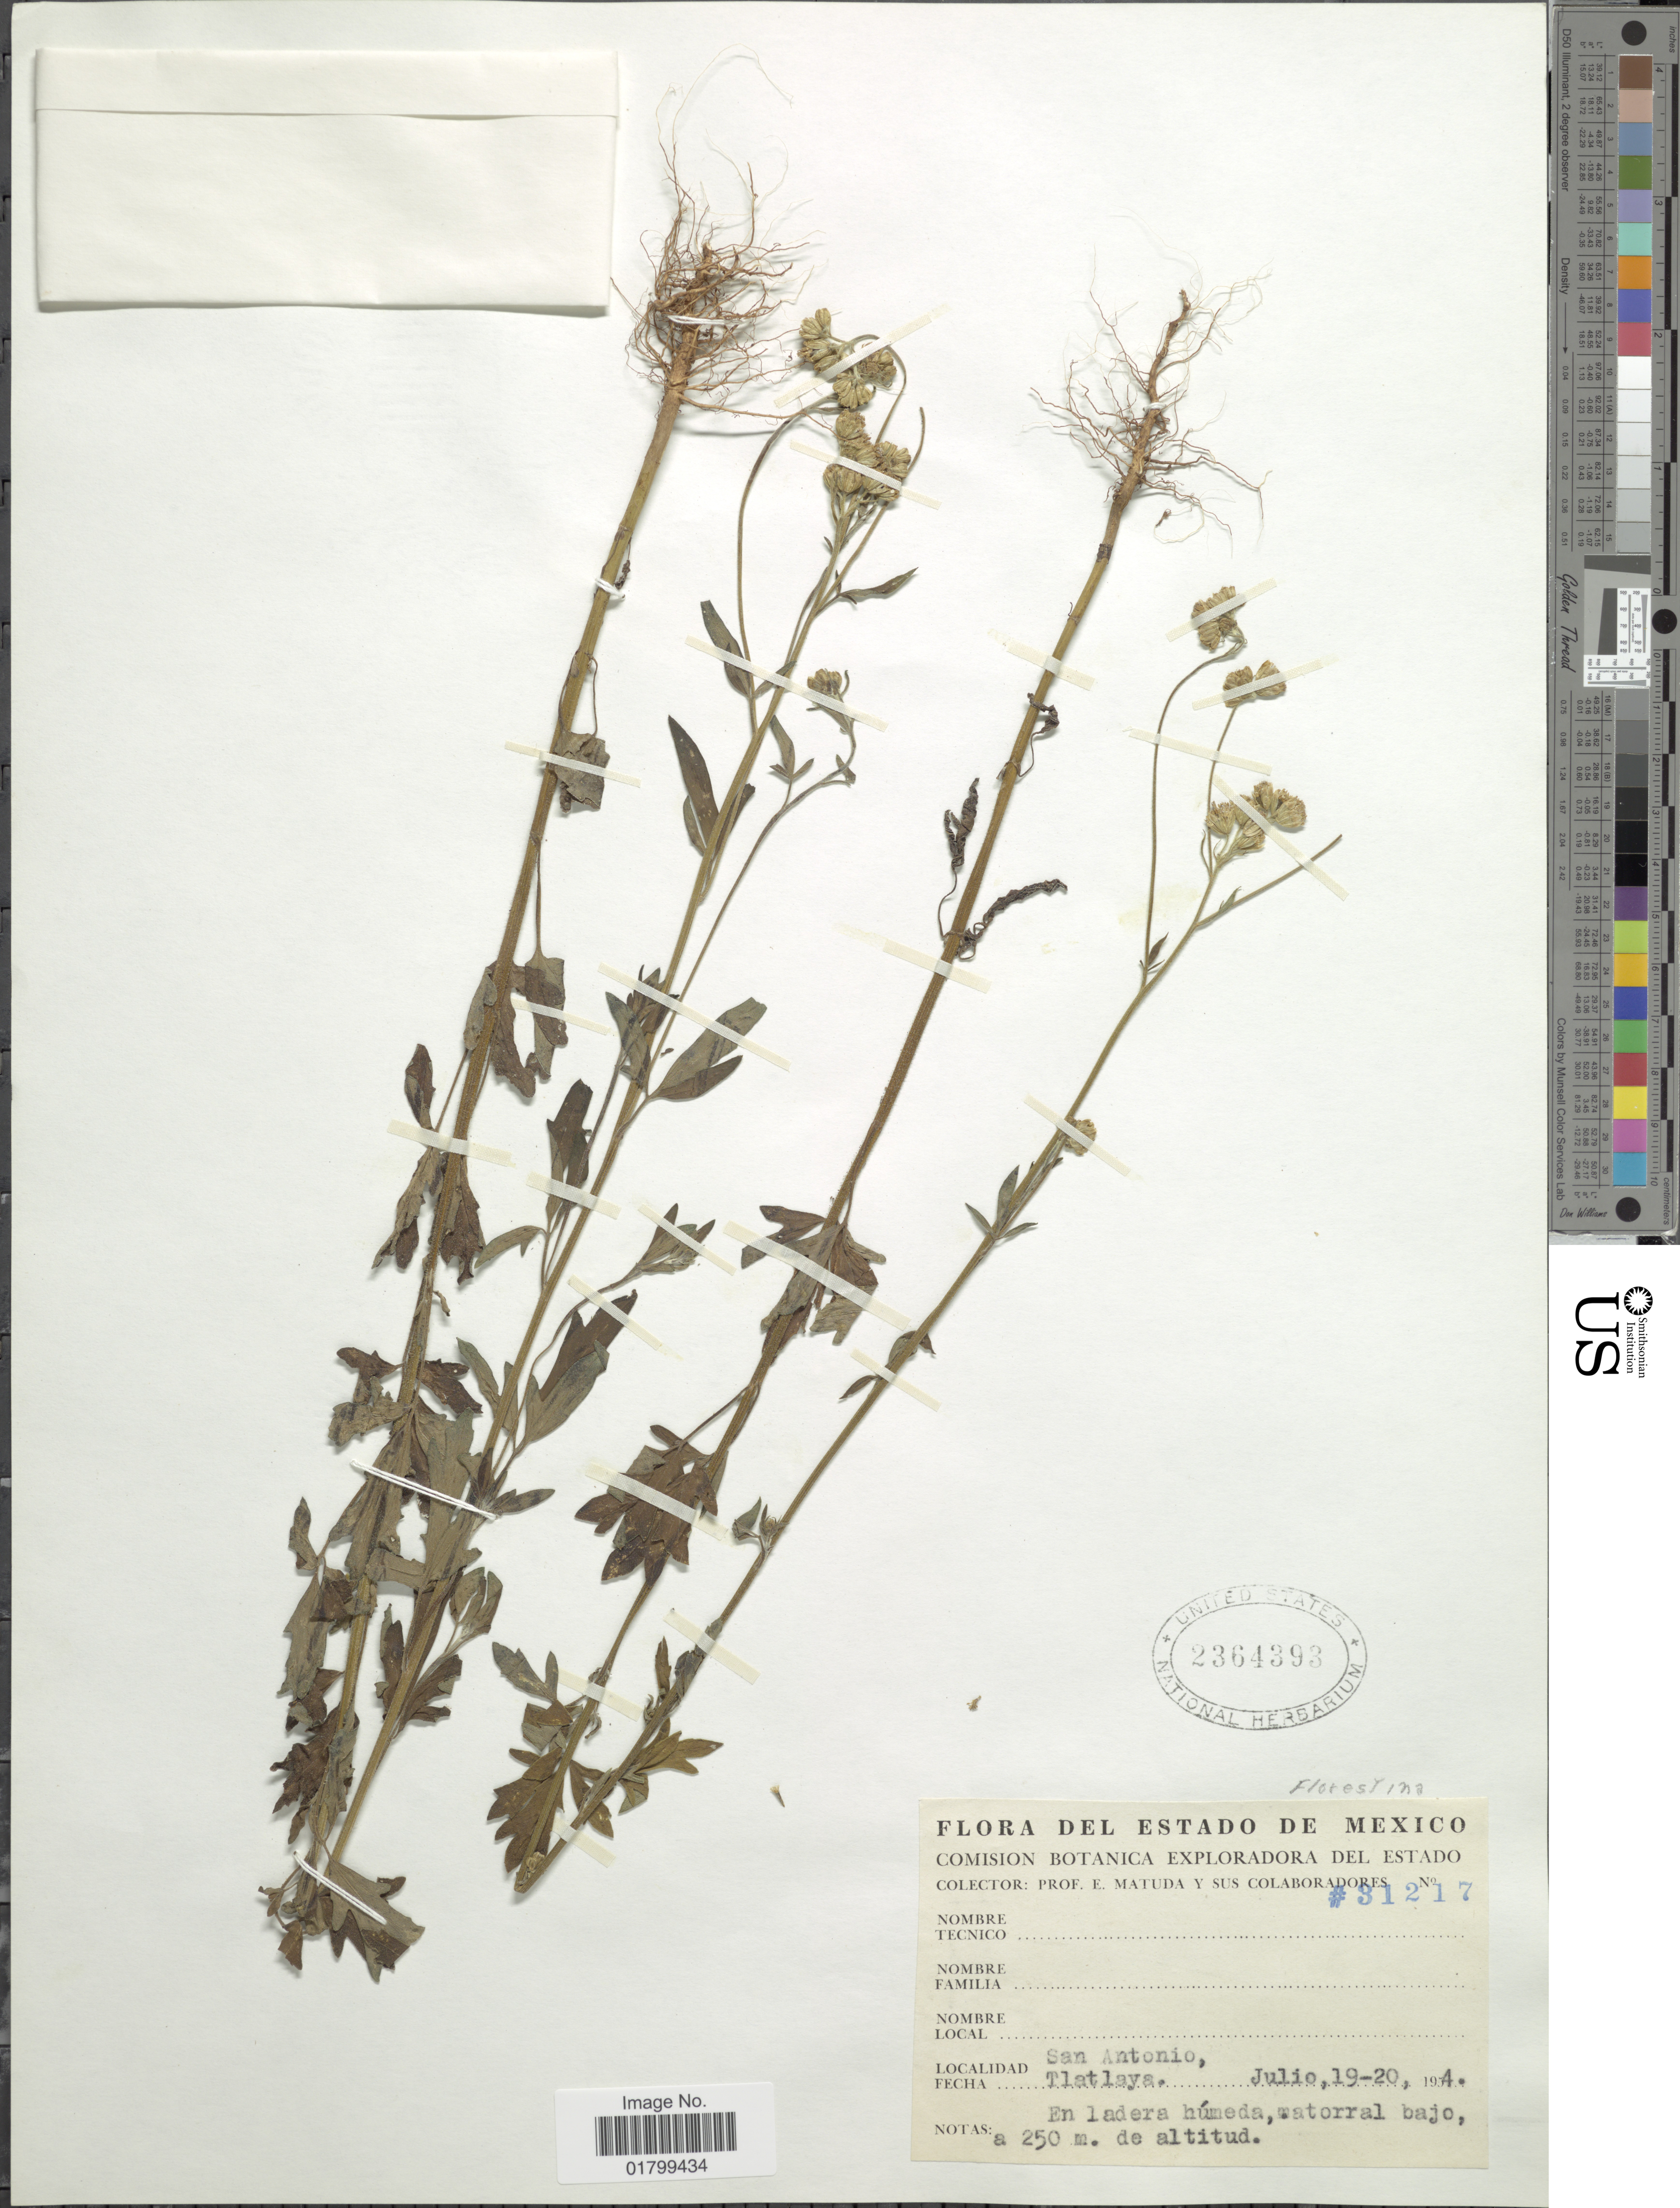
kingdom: Plantae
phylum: Tracheophyta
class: Magnoliopsida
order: Asterales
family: Asteraceae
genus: Florestina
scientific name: Florestina sp.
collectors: E. Matuda & et al.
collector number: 31217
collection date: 1934-07-19/1934-07-20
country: Mexico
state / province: México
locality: Florestina, San Antonio, Tlatlaya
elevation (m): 250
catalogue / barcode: US 2364393